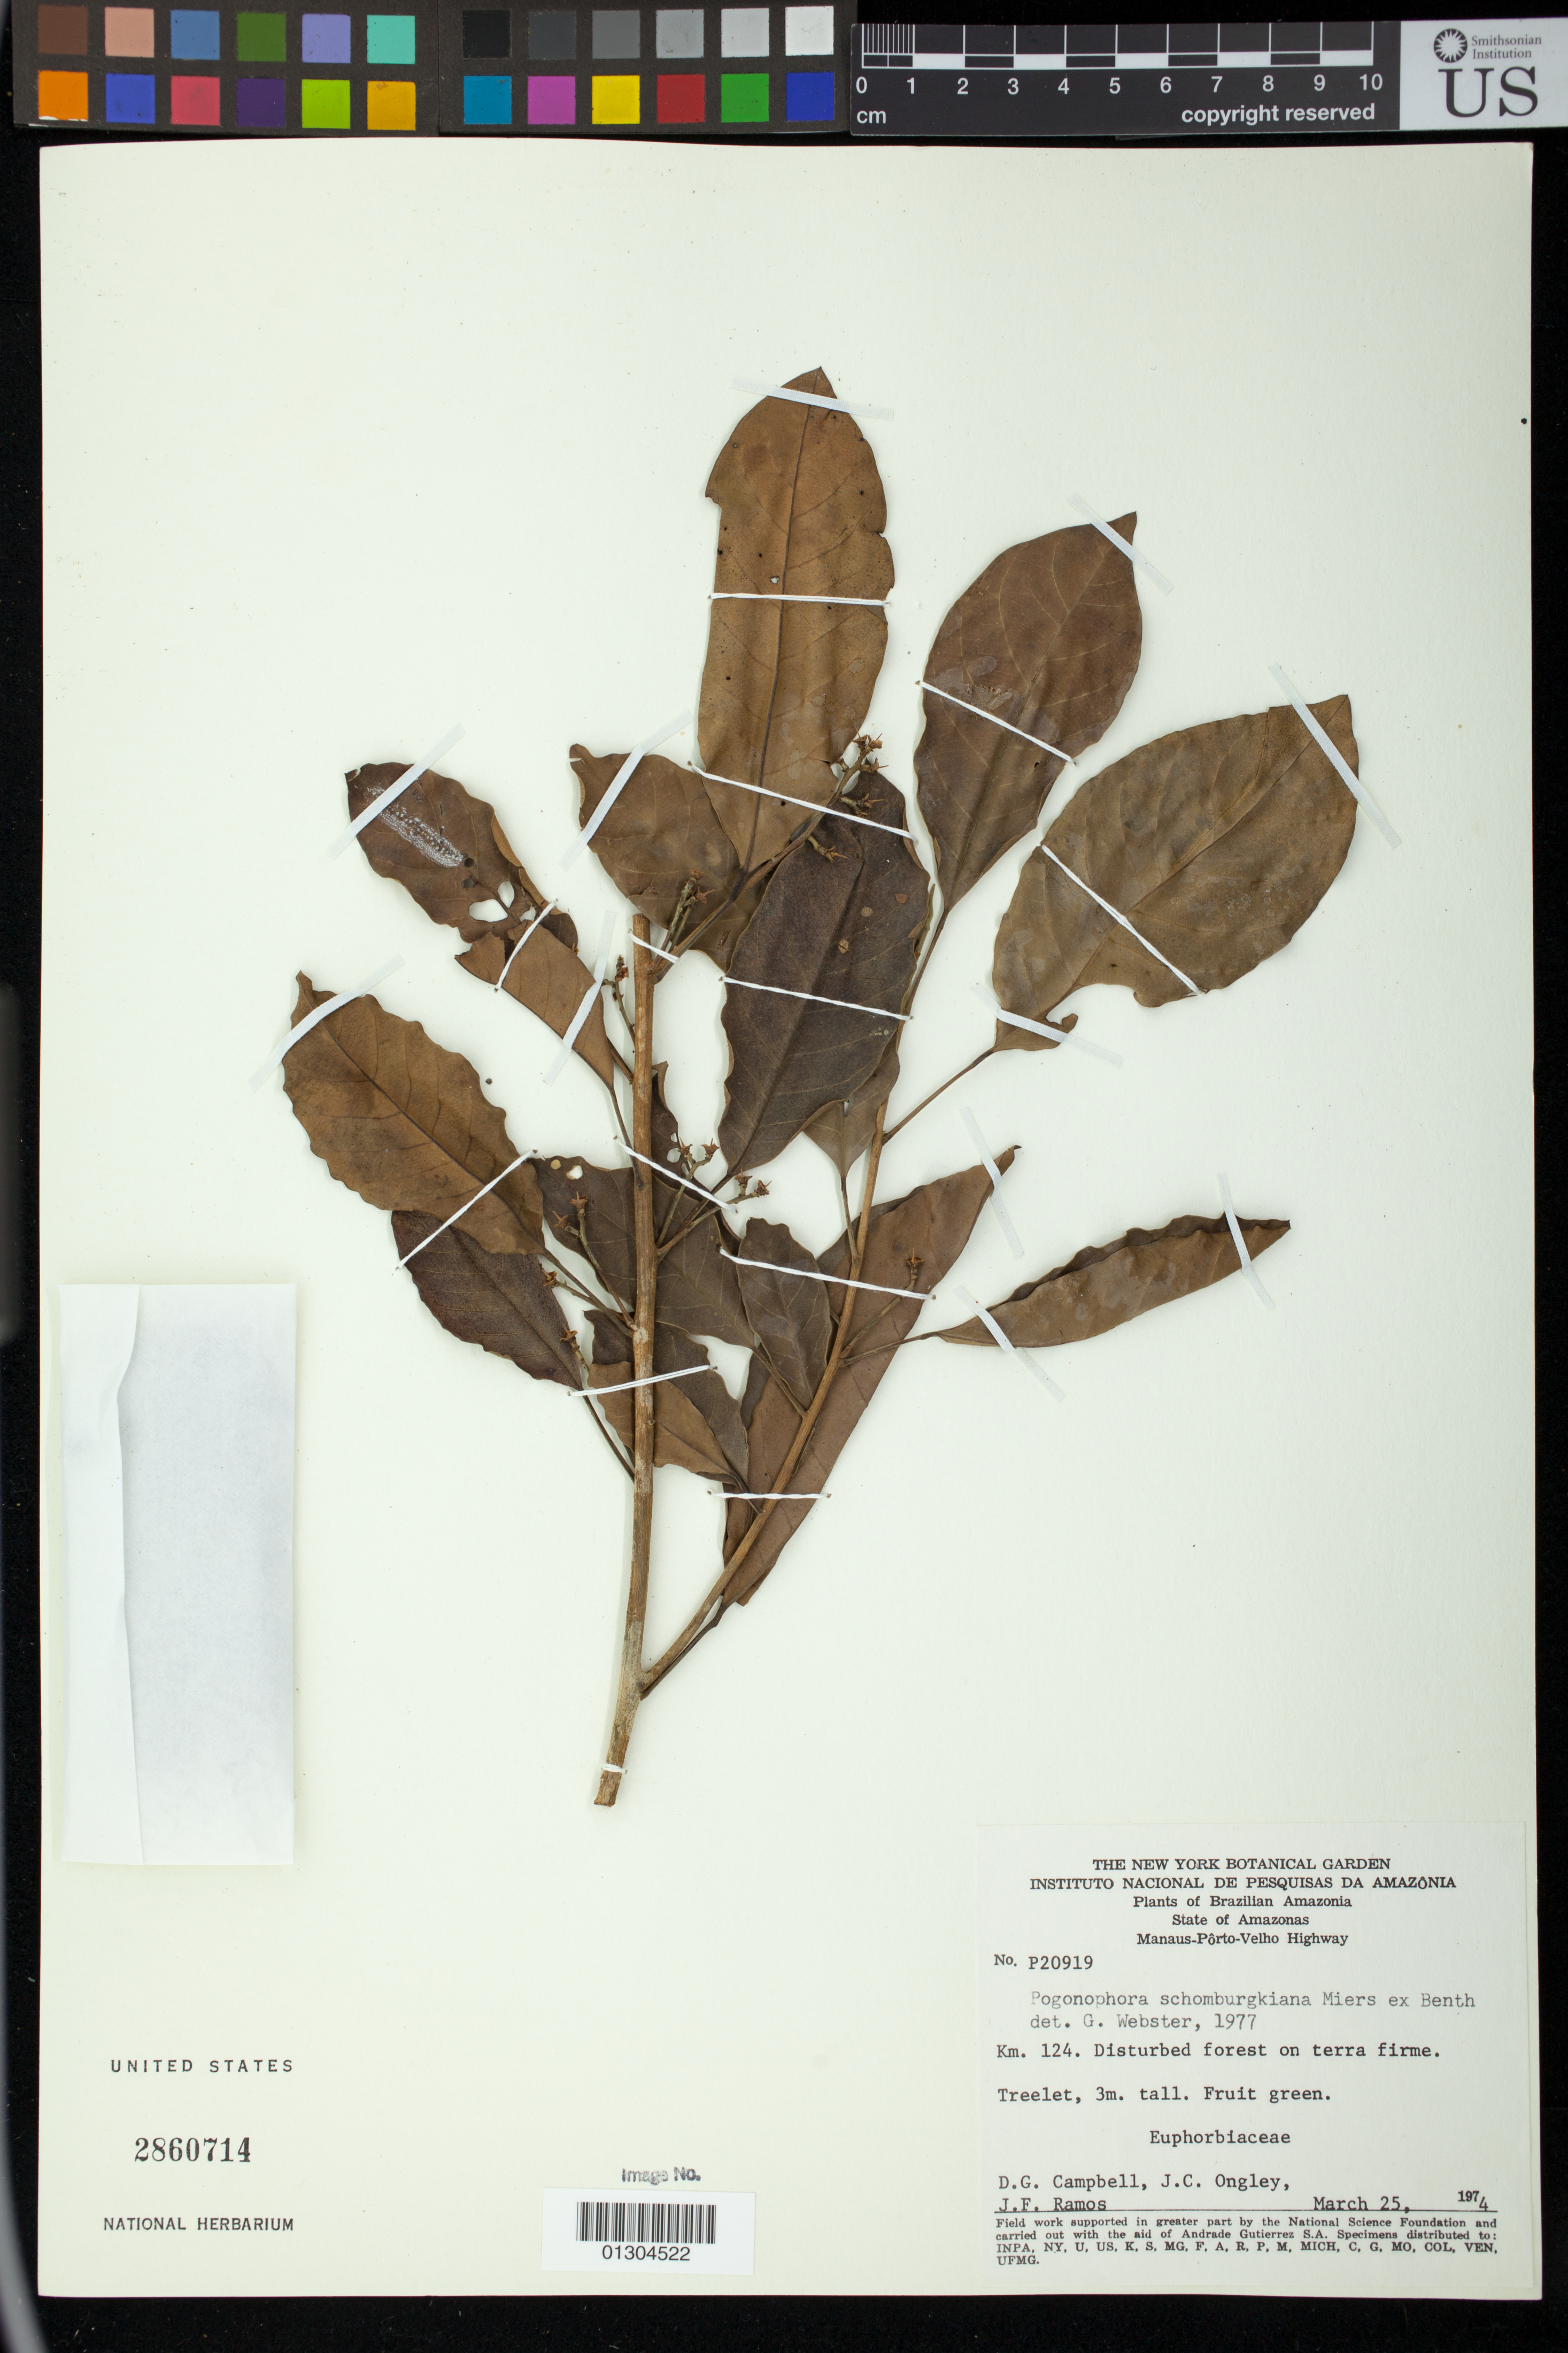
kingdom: Plantae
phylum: Tracheophyta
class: Magnoliopsida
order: Malpighiales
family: Peraceae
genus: Pogonophora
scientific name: Pogonophora schomburgkiana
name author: Miers ex Benth.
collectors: D. G. Campbell, J. C. Ongley & J. F. Ramos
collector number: P20919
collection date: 1974-03-25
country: Brazil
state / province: Amazonas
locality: Manaus-Porto-Velho Highway. Km. 124.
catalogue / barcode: US 2860714